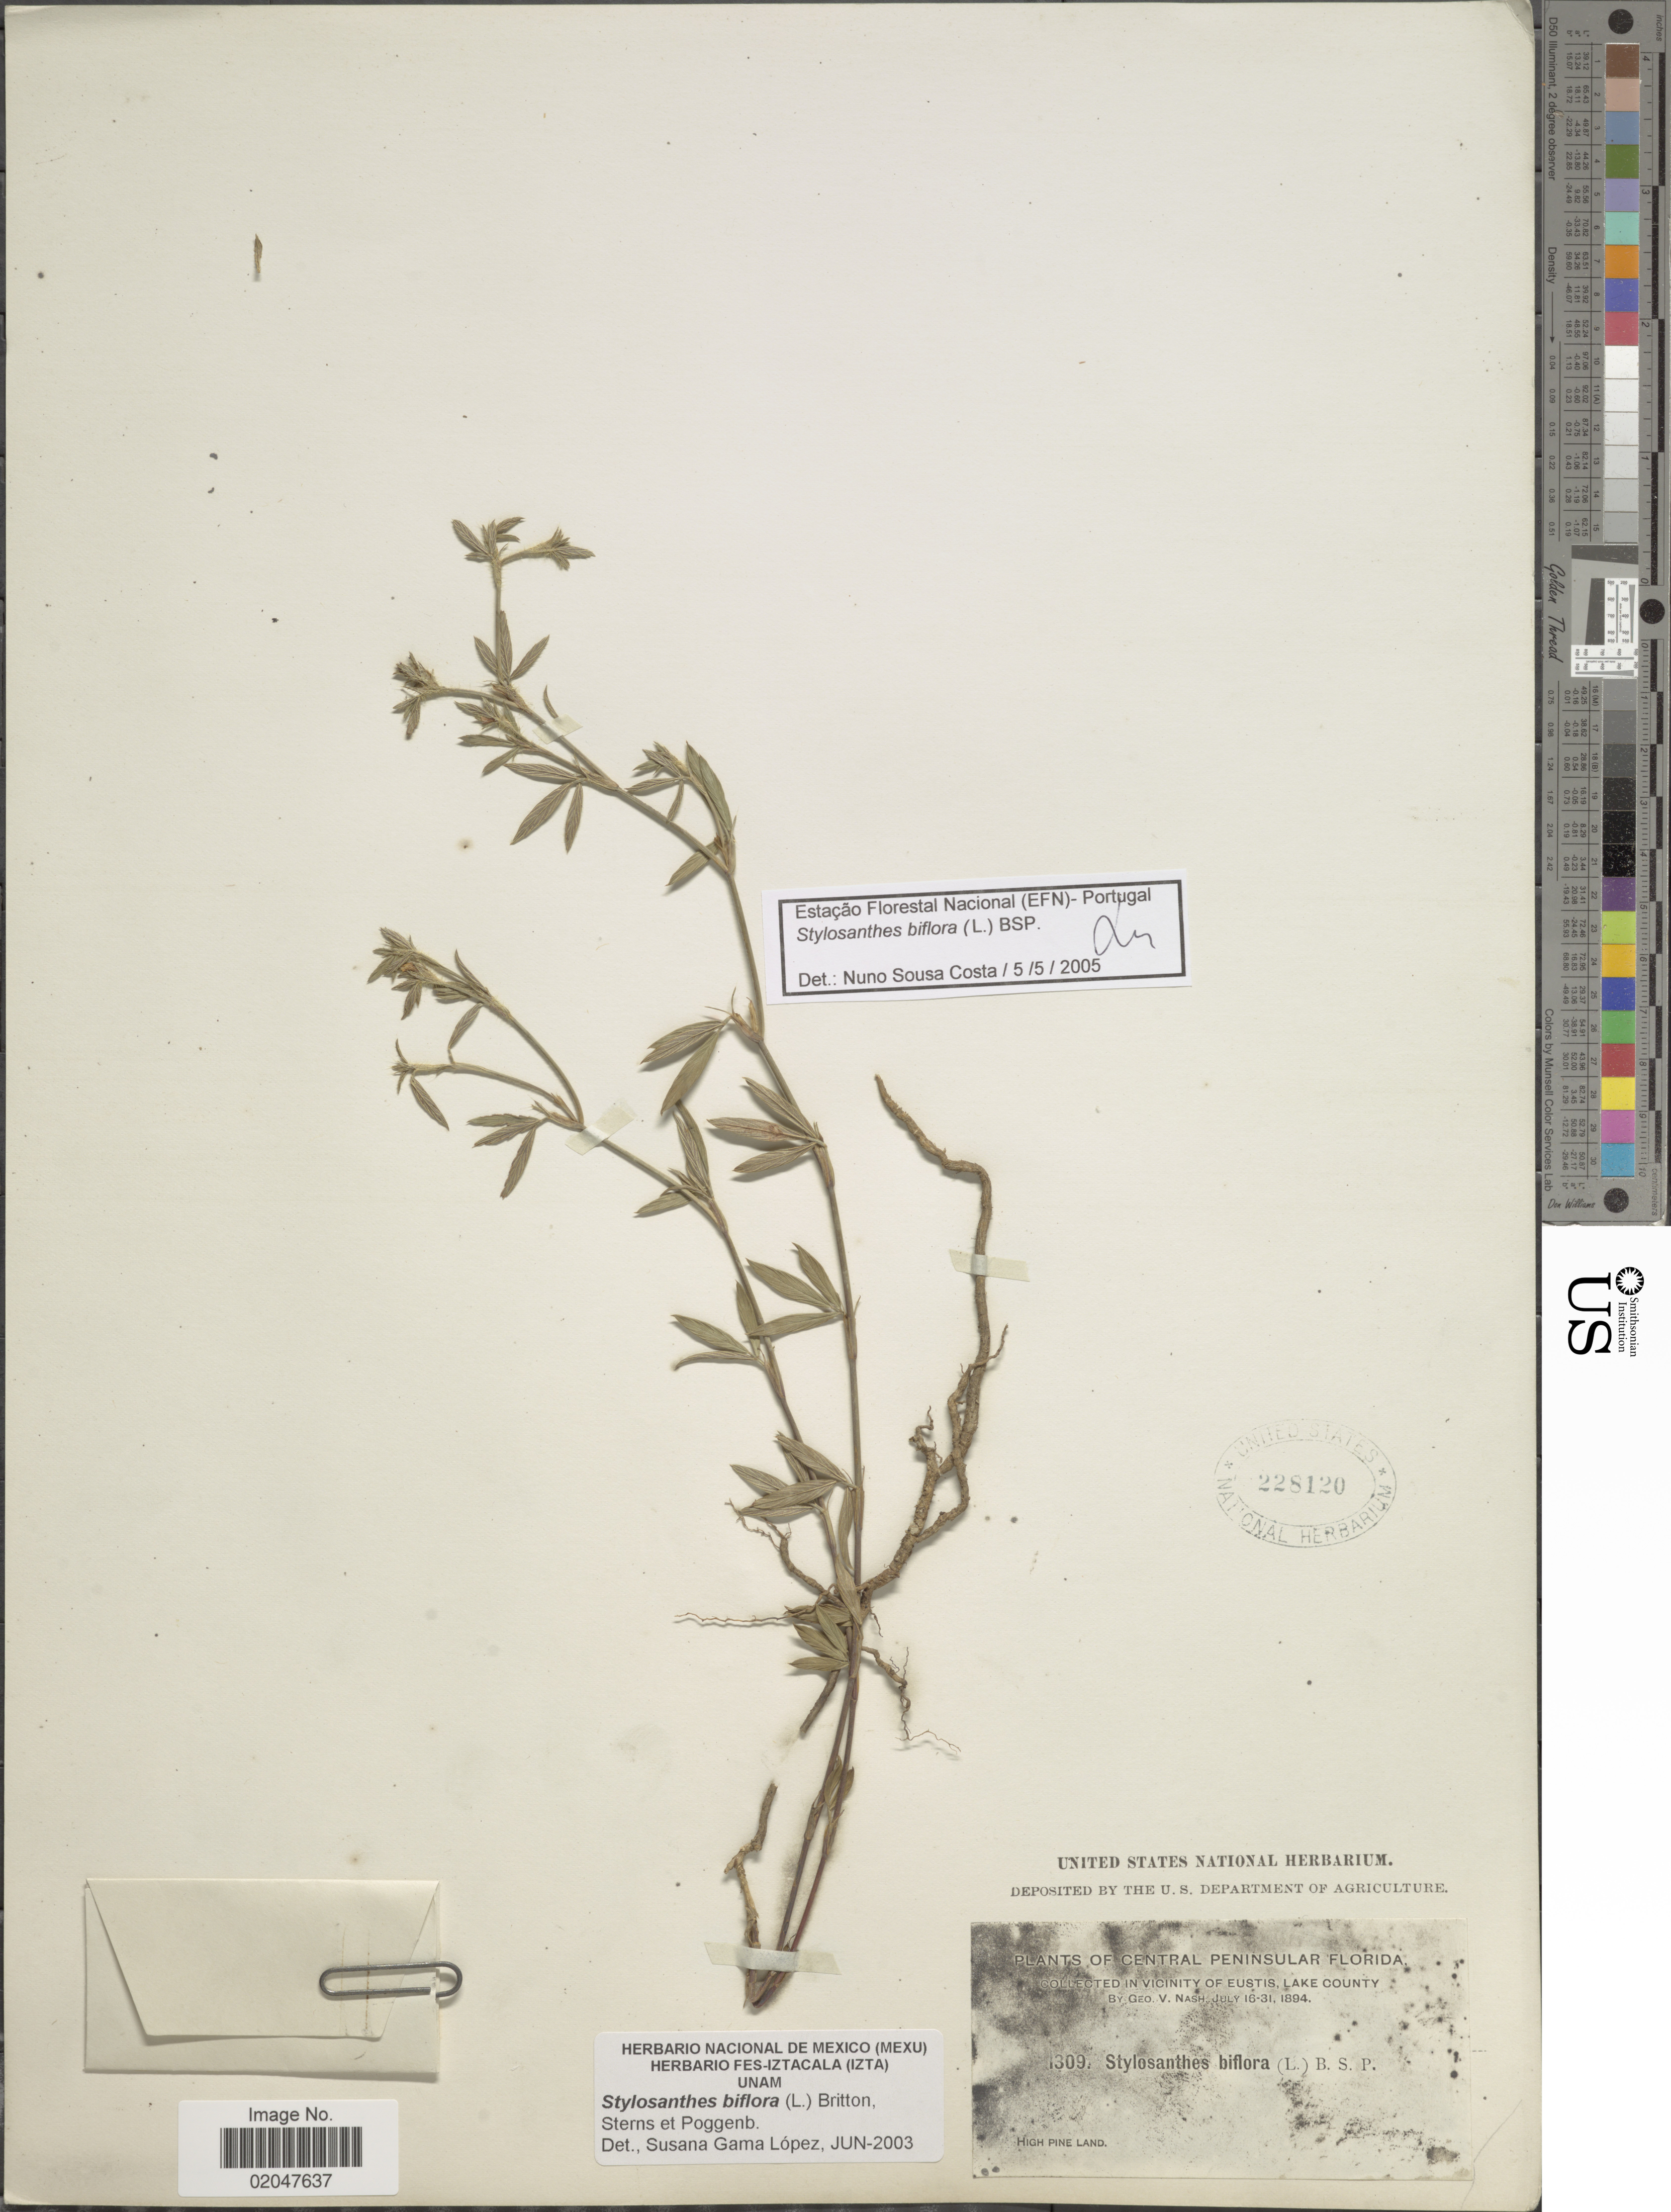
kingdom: Plantae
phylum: Tracheophyta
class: Magnoliopsida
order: Fabales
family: Fabaceae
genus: Stylosanthes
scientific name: Stylosanthes biflora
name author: (L.) Britton et al.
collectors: G. V. Nash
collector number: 1309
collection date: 1894-07-16/1894-07-31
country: United States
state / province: Florida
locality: Central Peninsular Florida, Vicinity of Eustis, Lake County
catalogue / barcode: US 228120